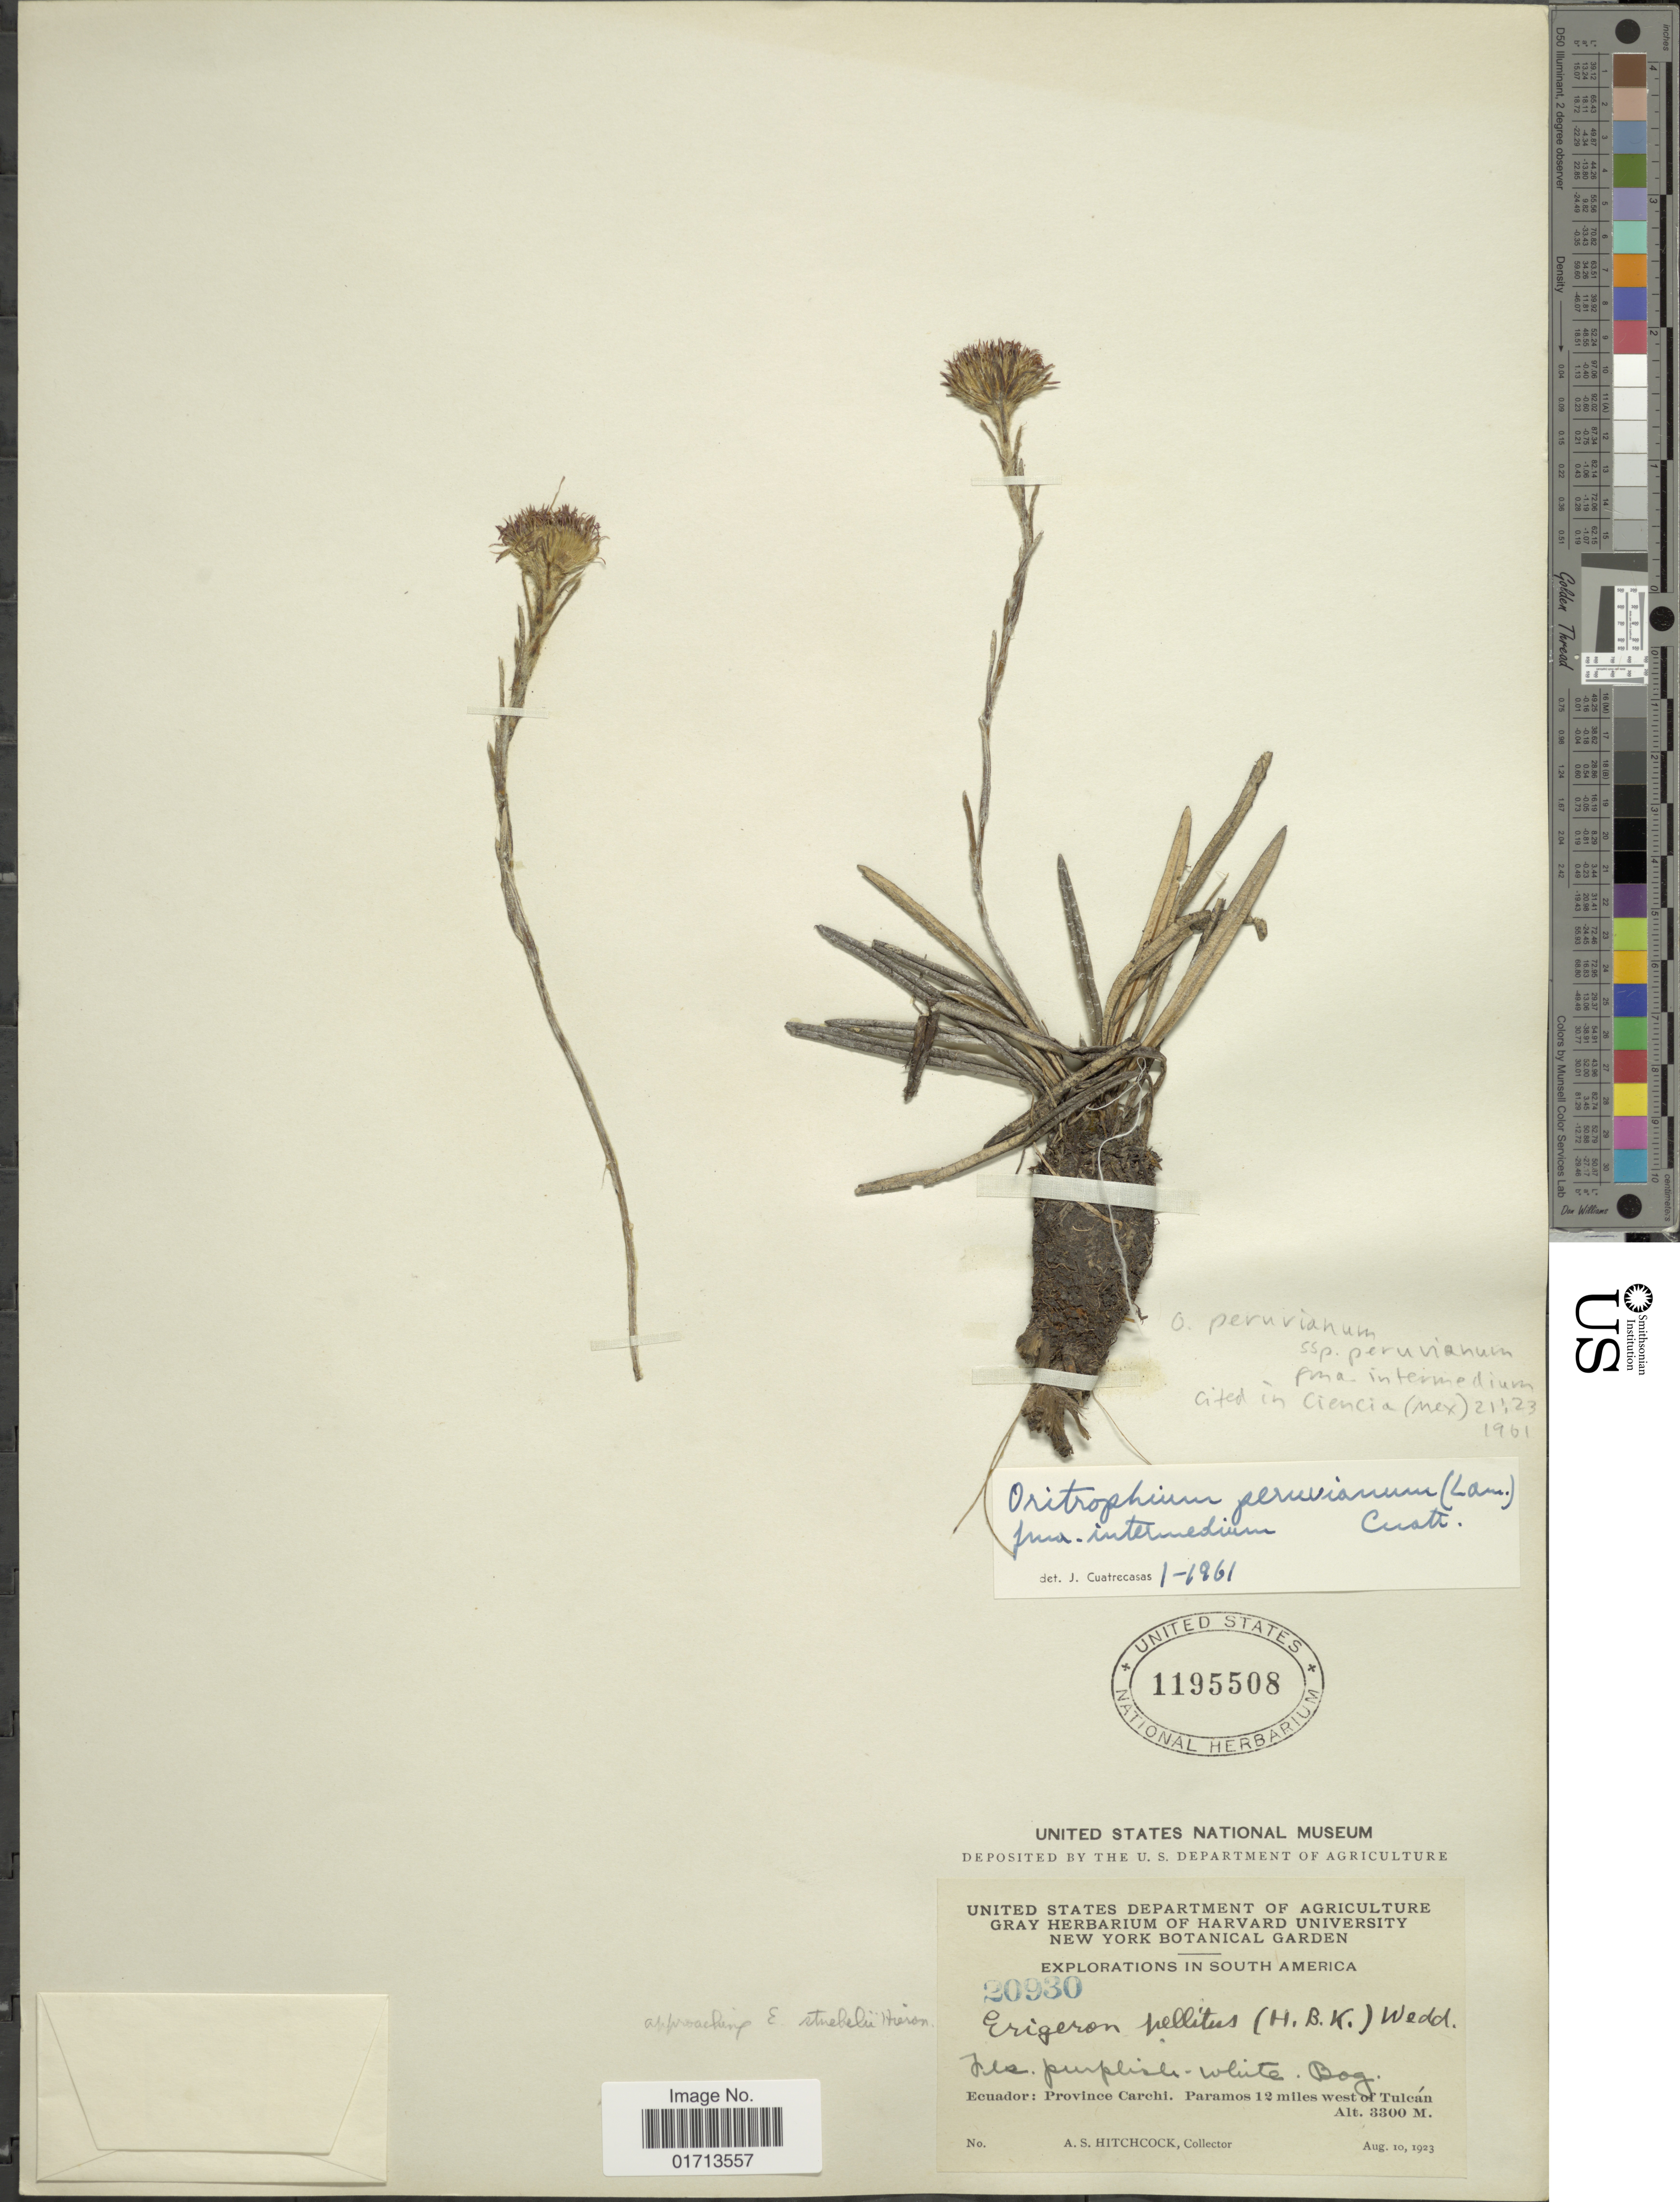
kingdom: Plantae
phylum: Tracheophyta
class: Magnoliopsida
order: Asterales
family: Asteraceae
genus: Oritrophium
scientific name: Oritrophium peruvianum f. intermedium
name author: Cuatrec.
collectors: A. S. Hitchcock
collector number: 20930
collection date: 1923-08-10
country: Ecuador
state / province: Carchi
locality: Paramos 12 miles west of Tulcán.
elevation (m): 3300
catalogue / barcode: US 1195508